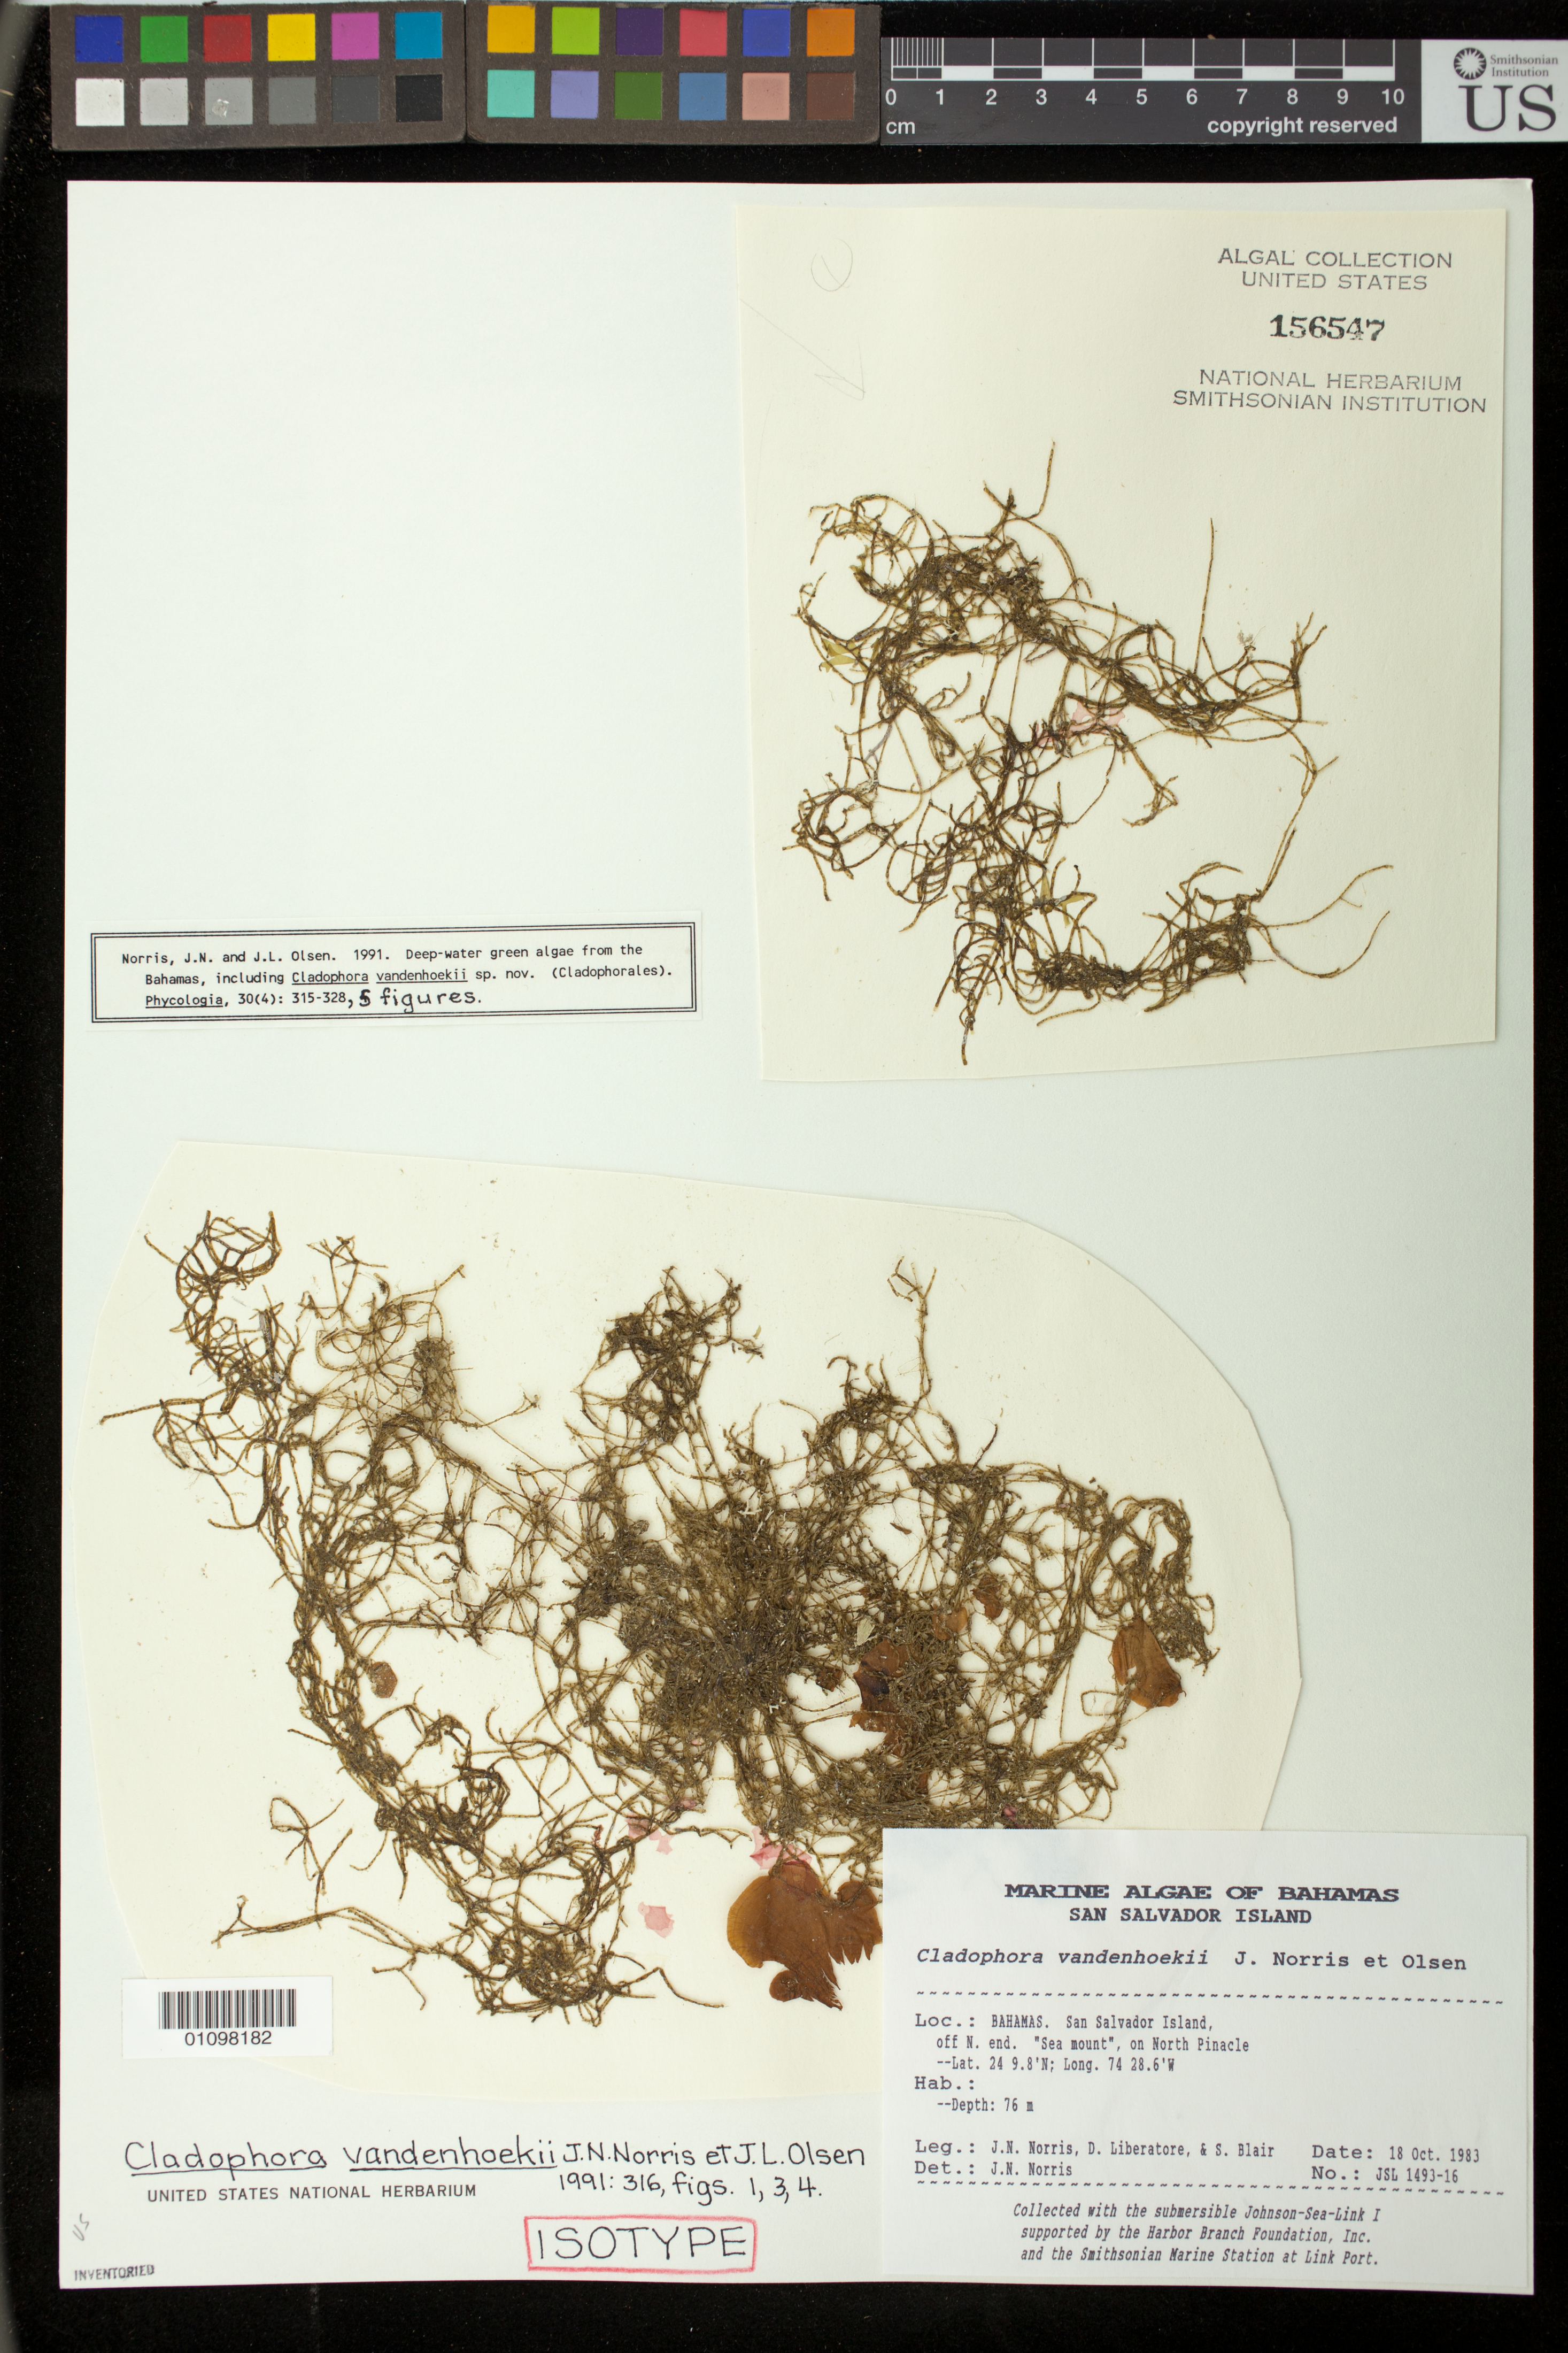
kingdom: Plantae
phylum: Chlorophyta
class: Ulvophyceae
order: Cladophorales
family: Cladophoraceae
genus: Cladophora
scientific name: Cladophora vandenhoekii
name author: J.N. Norris & J.L. Olsen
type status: Isotype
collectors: J. N. Norris, D. Liberatore & S. M. Blair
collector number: JSL 1493-16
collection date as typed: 18 Oct 1983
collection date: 1983-10-18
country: Bahamas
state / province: San Salvador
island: San Salvador Island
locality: Sea mount, North Pinacle, off north end of San Salvador Island.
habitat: Sea mount, depth 76 m.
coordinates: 24º9.8'N, 74º28.6'W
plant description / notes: Johnson Sea Link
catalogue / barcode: US 156547